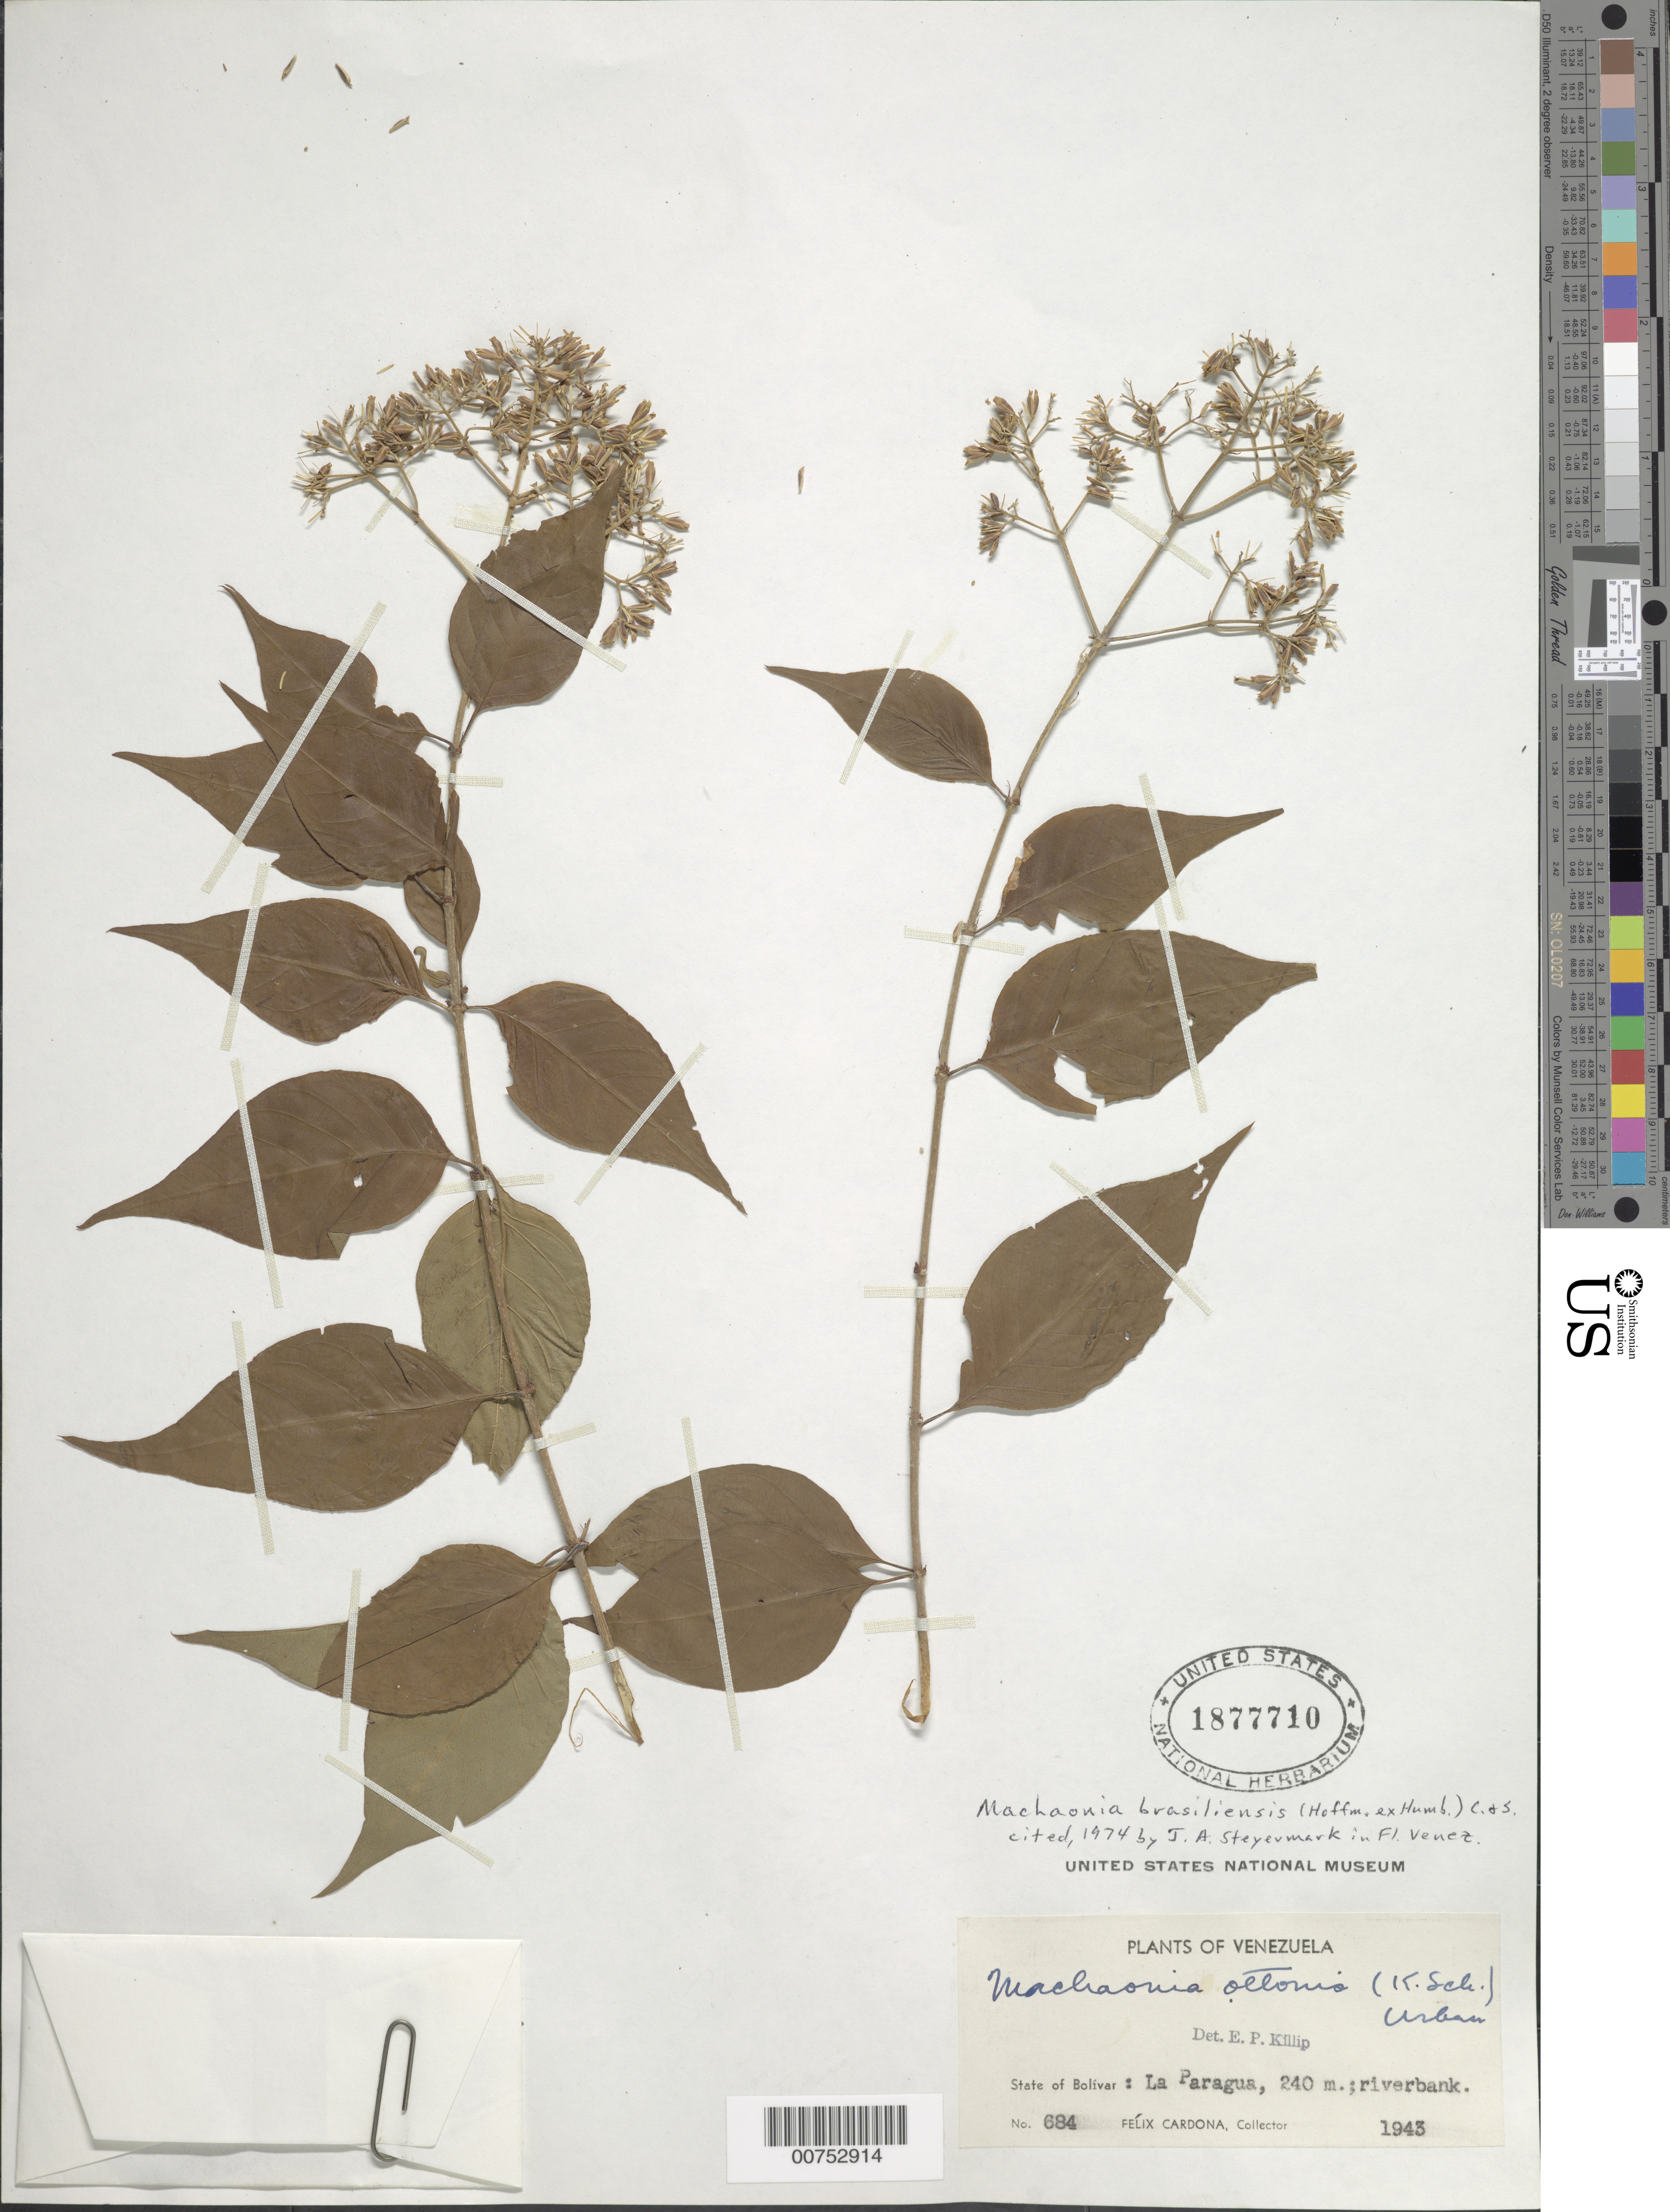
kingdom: Plantae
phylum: Tracheophyta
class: Magnoliopsida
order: Gentianales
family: Rubiaceae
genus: Machaonia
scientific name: Machaonia brasiliensis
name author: (Hoffmanns. ex Humb.) Cham. & Schltdl.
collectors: F. Cardona Puig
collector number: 684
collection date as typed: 1943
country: Venezuela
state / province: Bolívar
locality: La Paragua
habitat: Riverbank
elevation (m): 240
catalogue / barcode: US 1877710